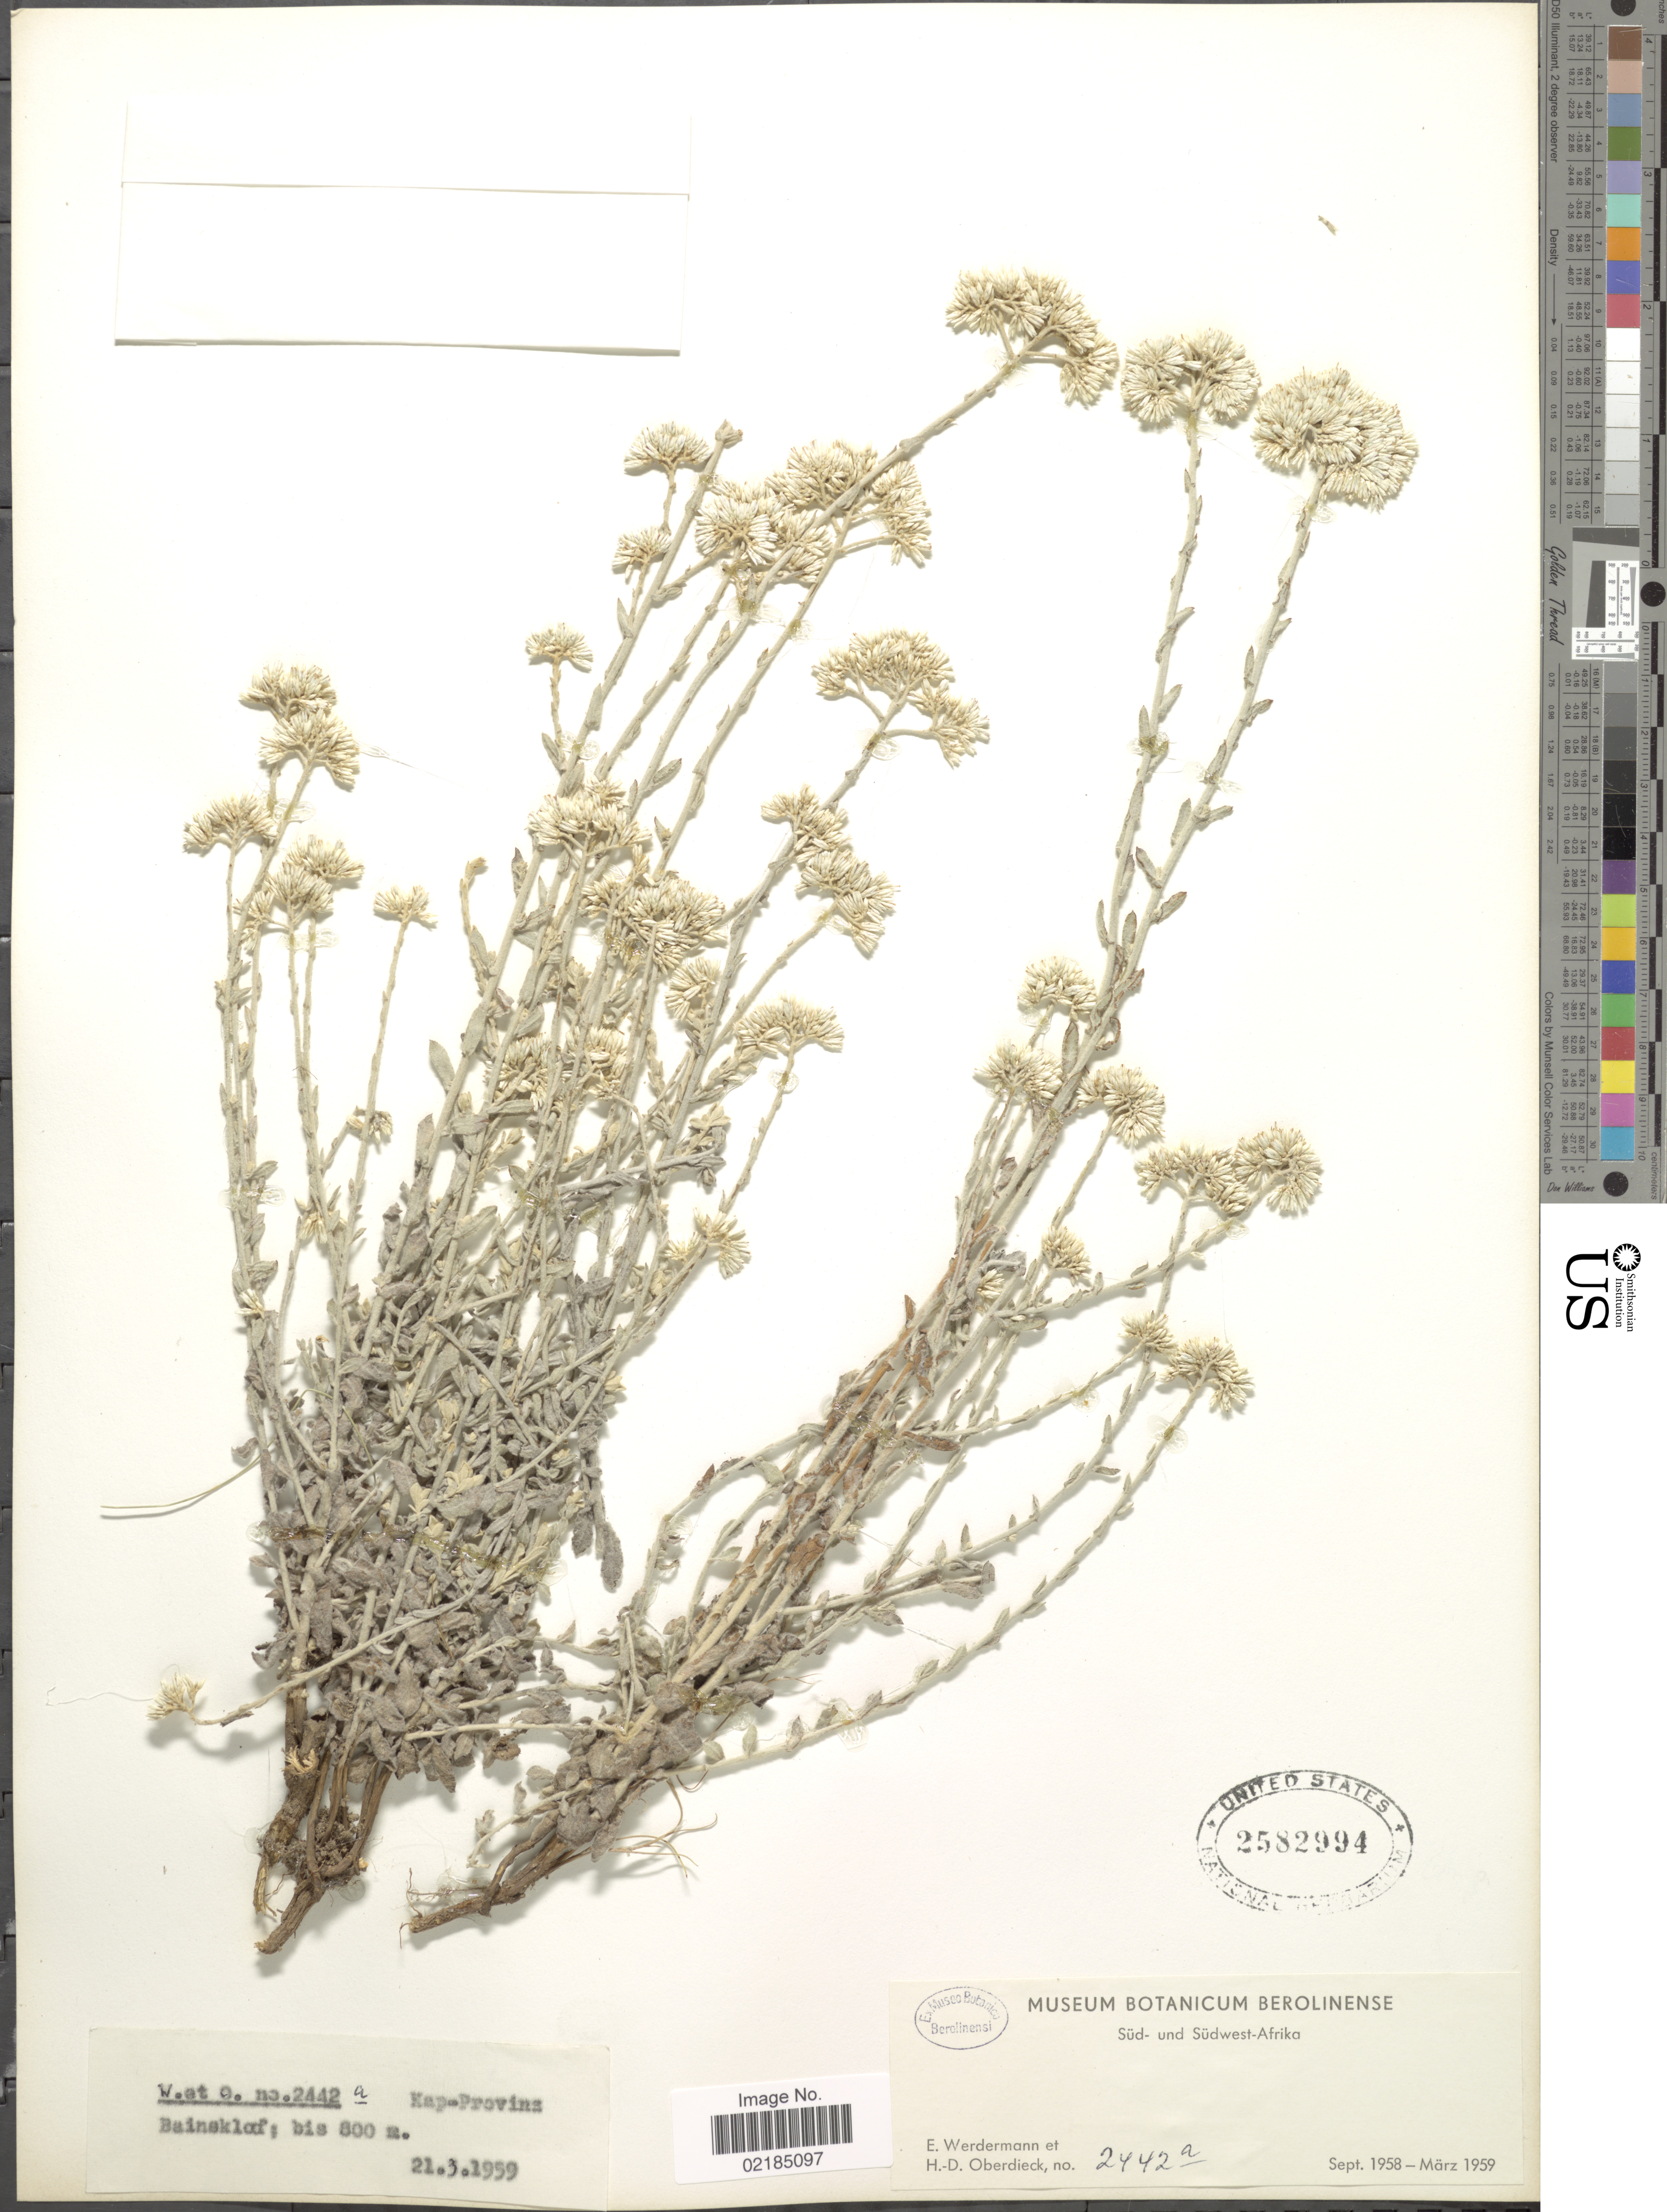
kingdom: Plantae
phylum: Tracheophyta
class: Magnoliopsida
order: Asterales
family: Asteraceae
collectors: E. Werdermann & H. Oberdieck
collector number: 2442a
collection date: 1959-03-21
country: South Africa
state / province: Western Cape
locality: Süd- und Südwest-Afrika. Kap-Provins. Bainsklaf.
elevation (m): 800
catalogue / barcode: US 2582994